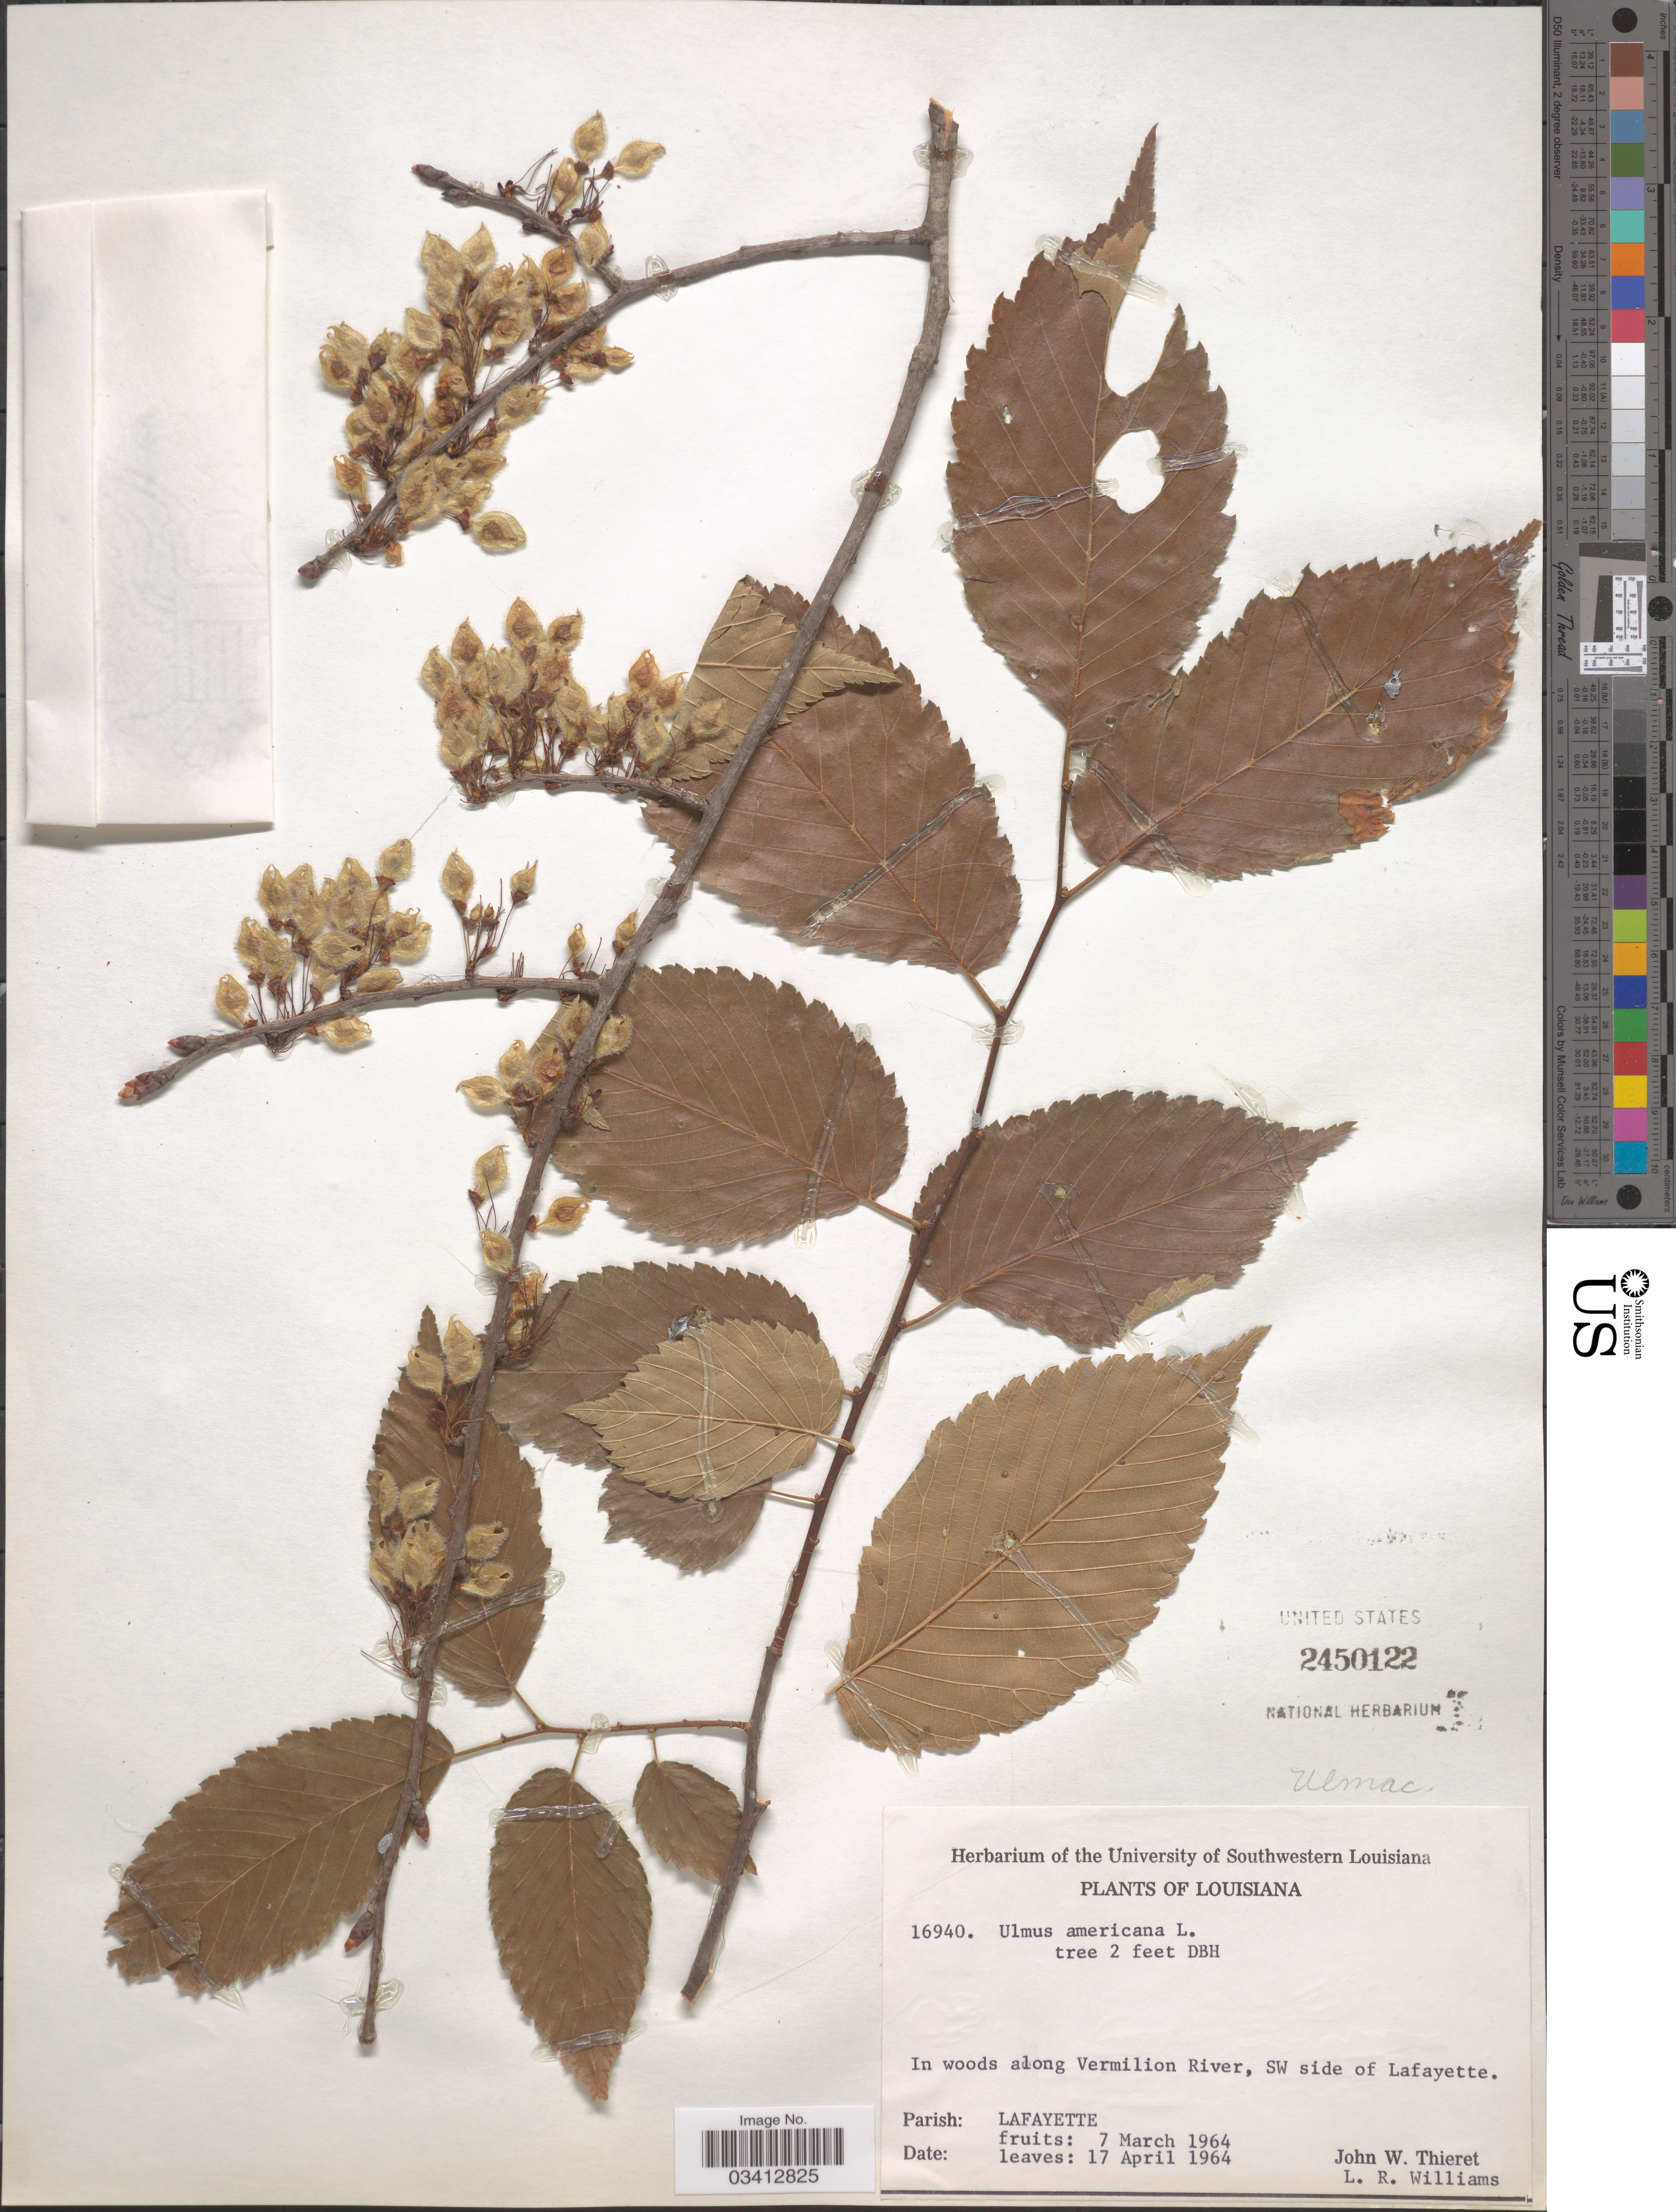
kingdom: Plantae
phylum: Tracheophyta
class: Magnoliopsida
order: Rosales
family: Ulmaceae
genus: Ulmus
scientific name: Ulmus americana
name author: L.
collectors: J. W. Thieret & L. Williams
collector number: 16940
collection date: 1964-03-07/1964-04-17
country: United States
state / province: Louisiana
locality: In woods along Vermilion River, SW side of Lafayette. Parish: Lafayette.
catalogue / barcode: US 2450122